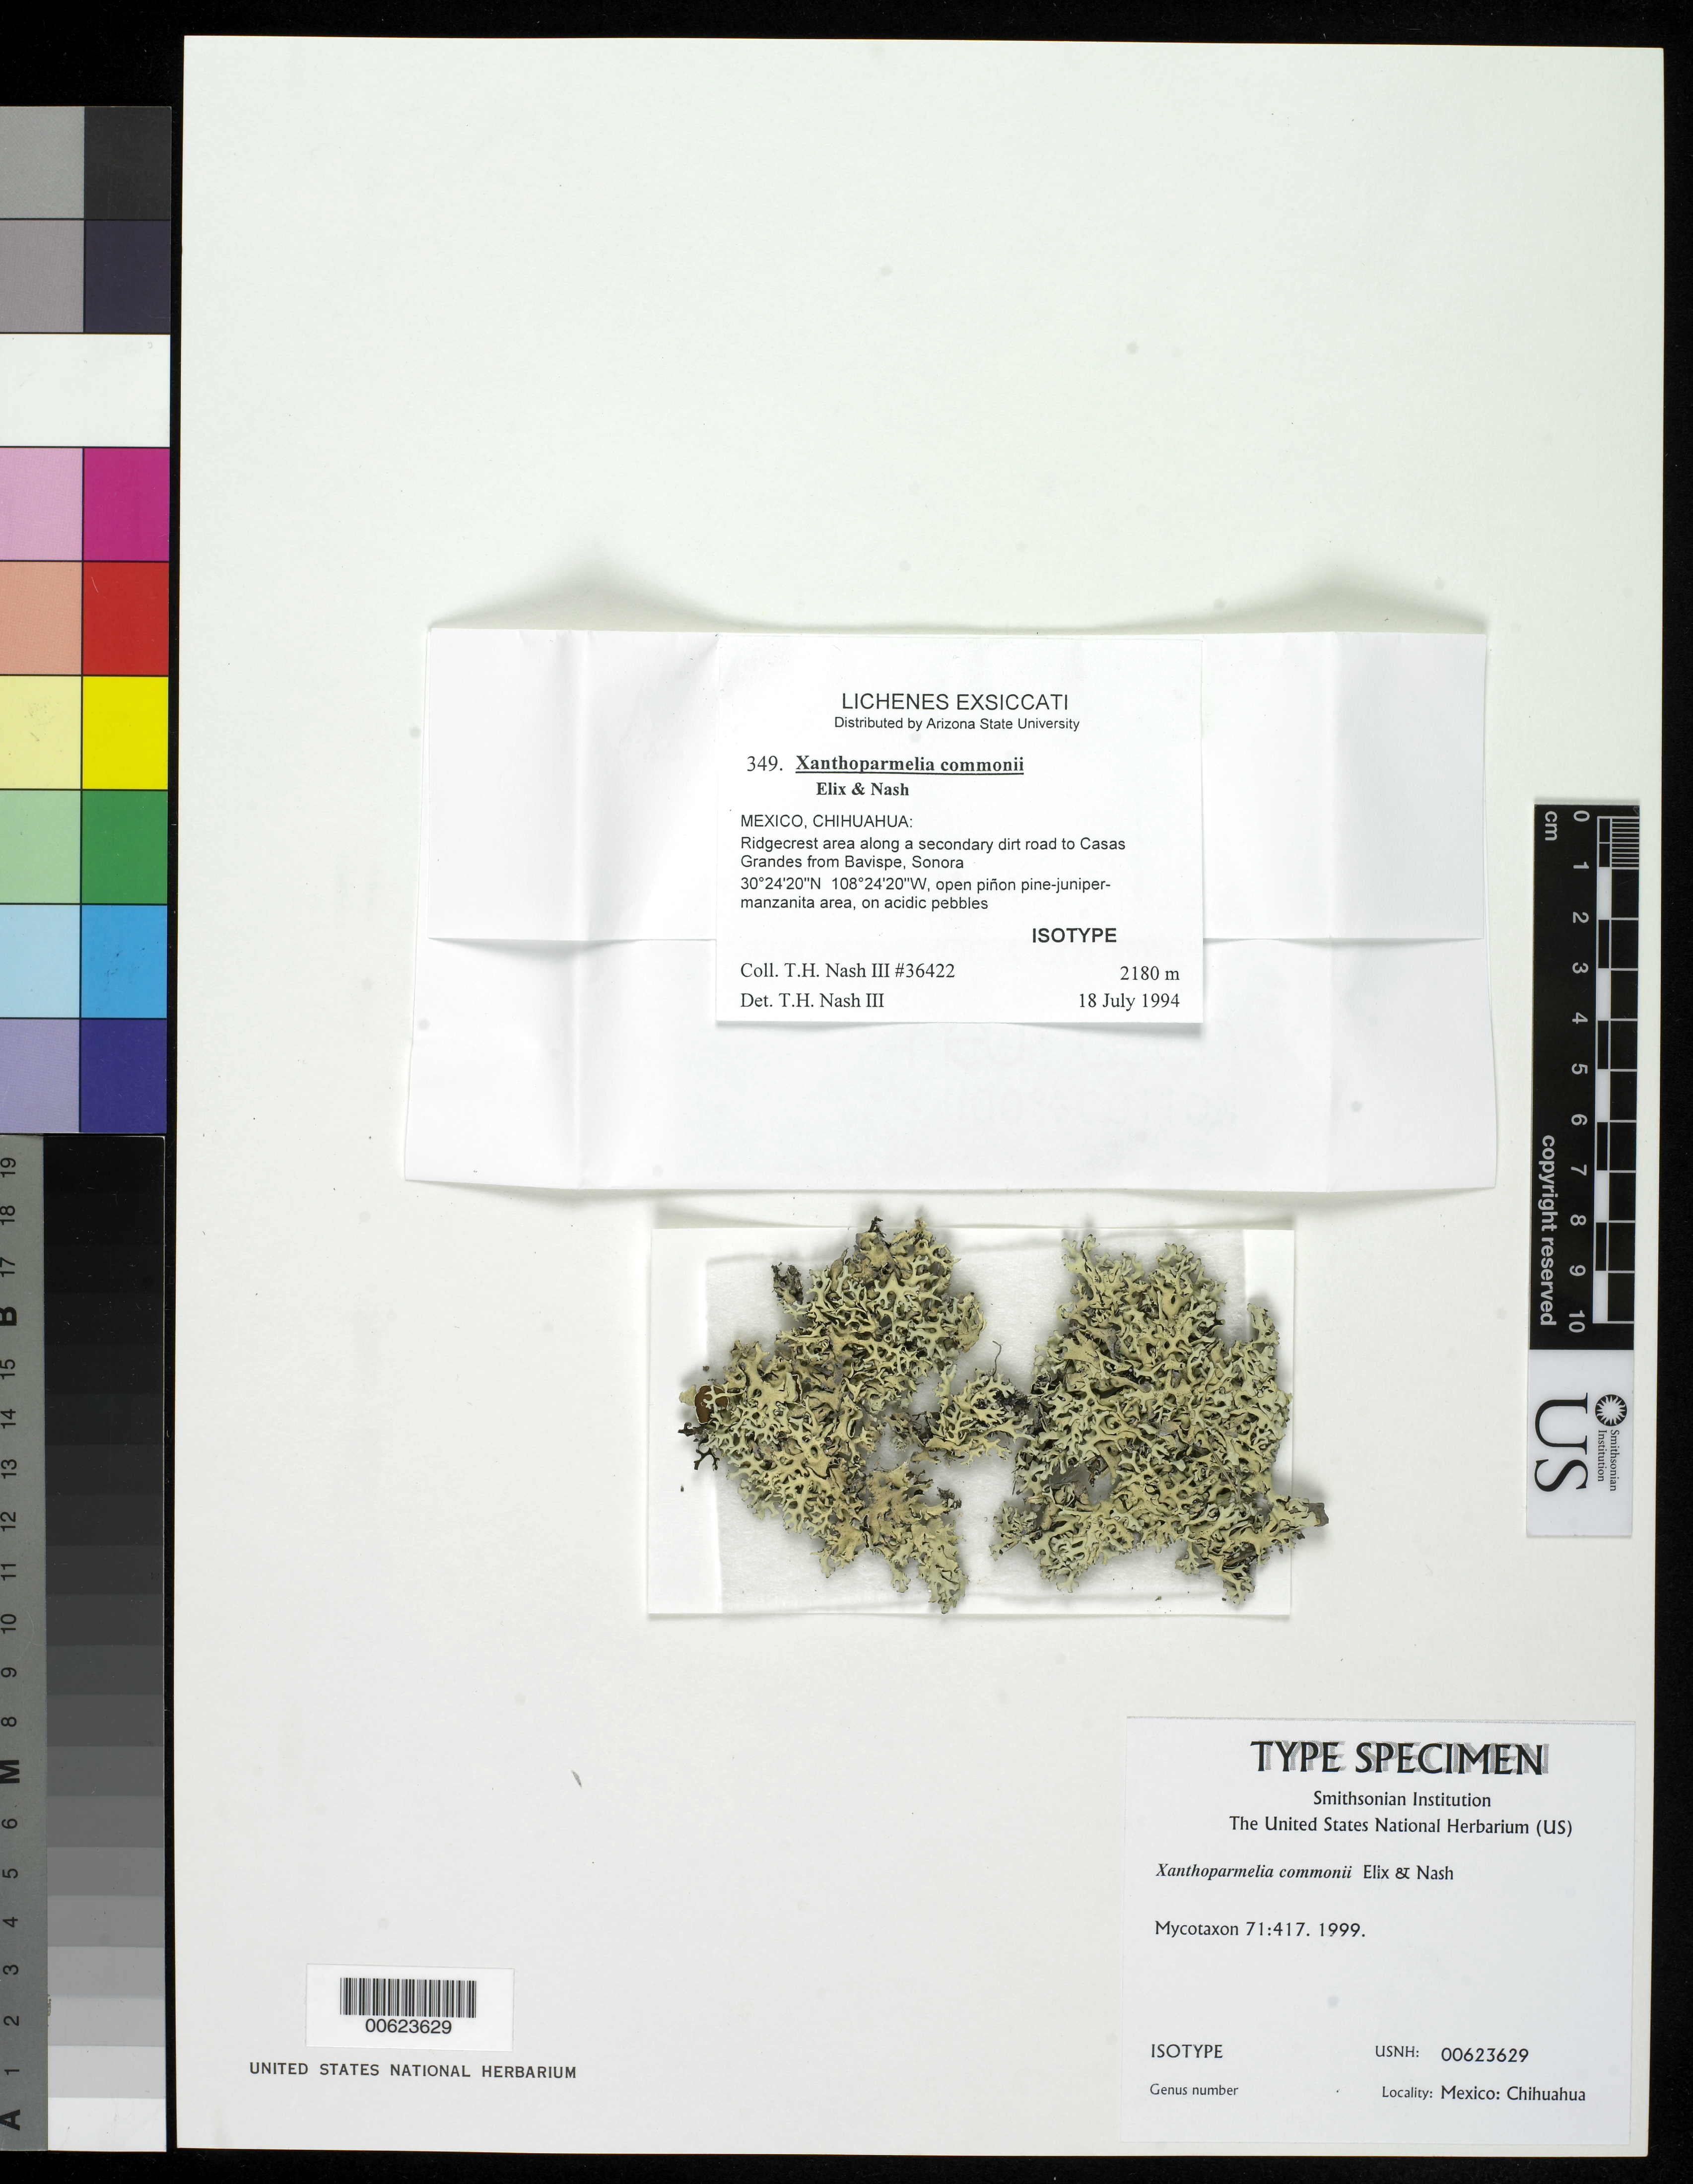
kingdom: Fungi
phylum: Ascomycota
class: Lecanoromycetes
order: Lecanorales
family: Parmeliaceae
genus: Xanthoparmelia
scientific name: Xanthoparmelia commonii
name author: Elix & T.H. Nash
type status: Isotype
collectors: T. H. Nash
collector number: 36422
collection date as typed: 18 Jul 1994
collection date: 1994-07-18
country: Mexico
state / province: Chihuahua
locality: Ridgecrest area along a dirt road to Casas Grandes from Bavispe.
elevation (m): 2180